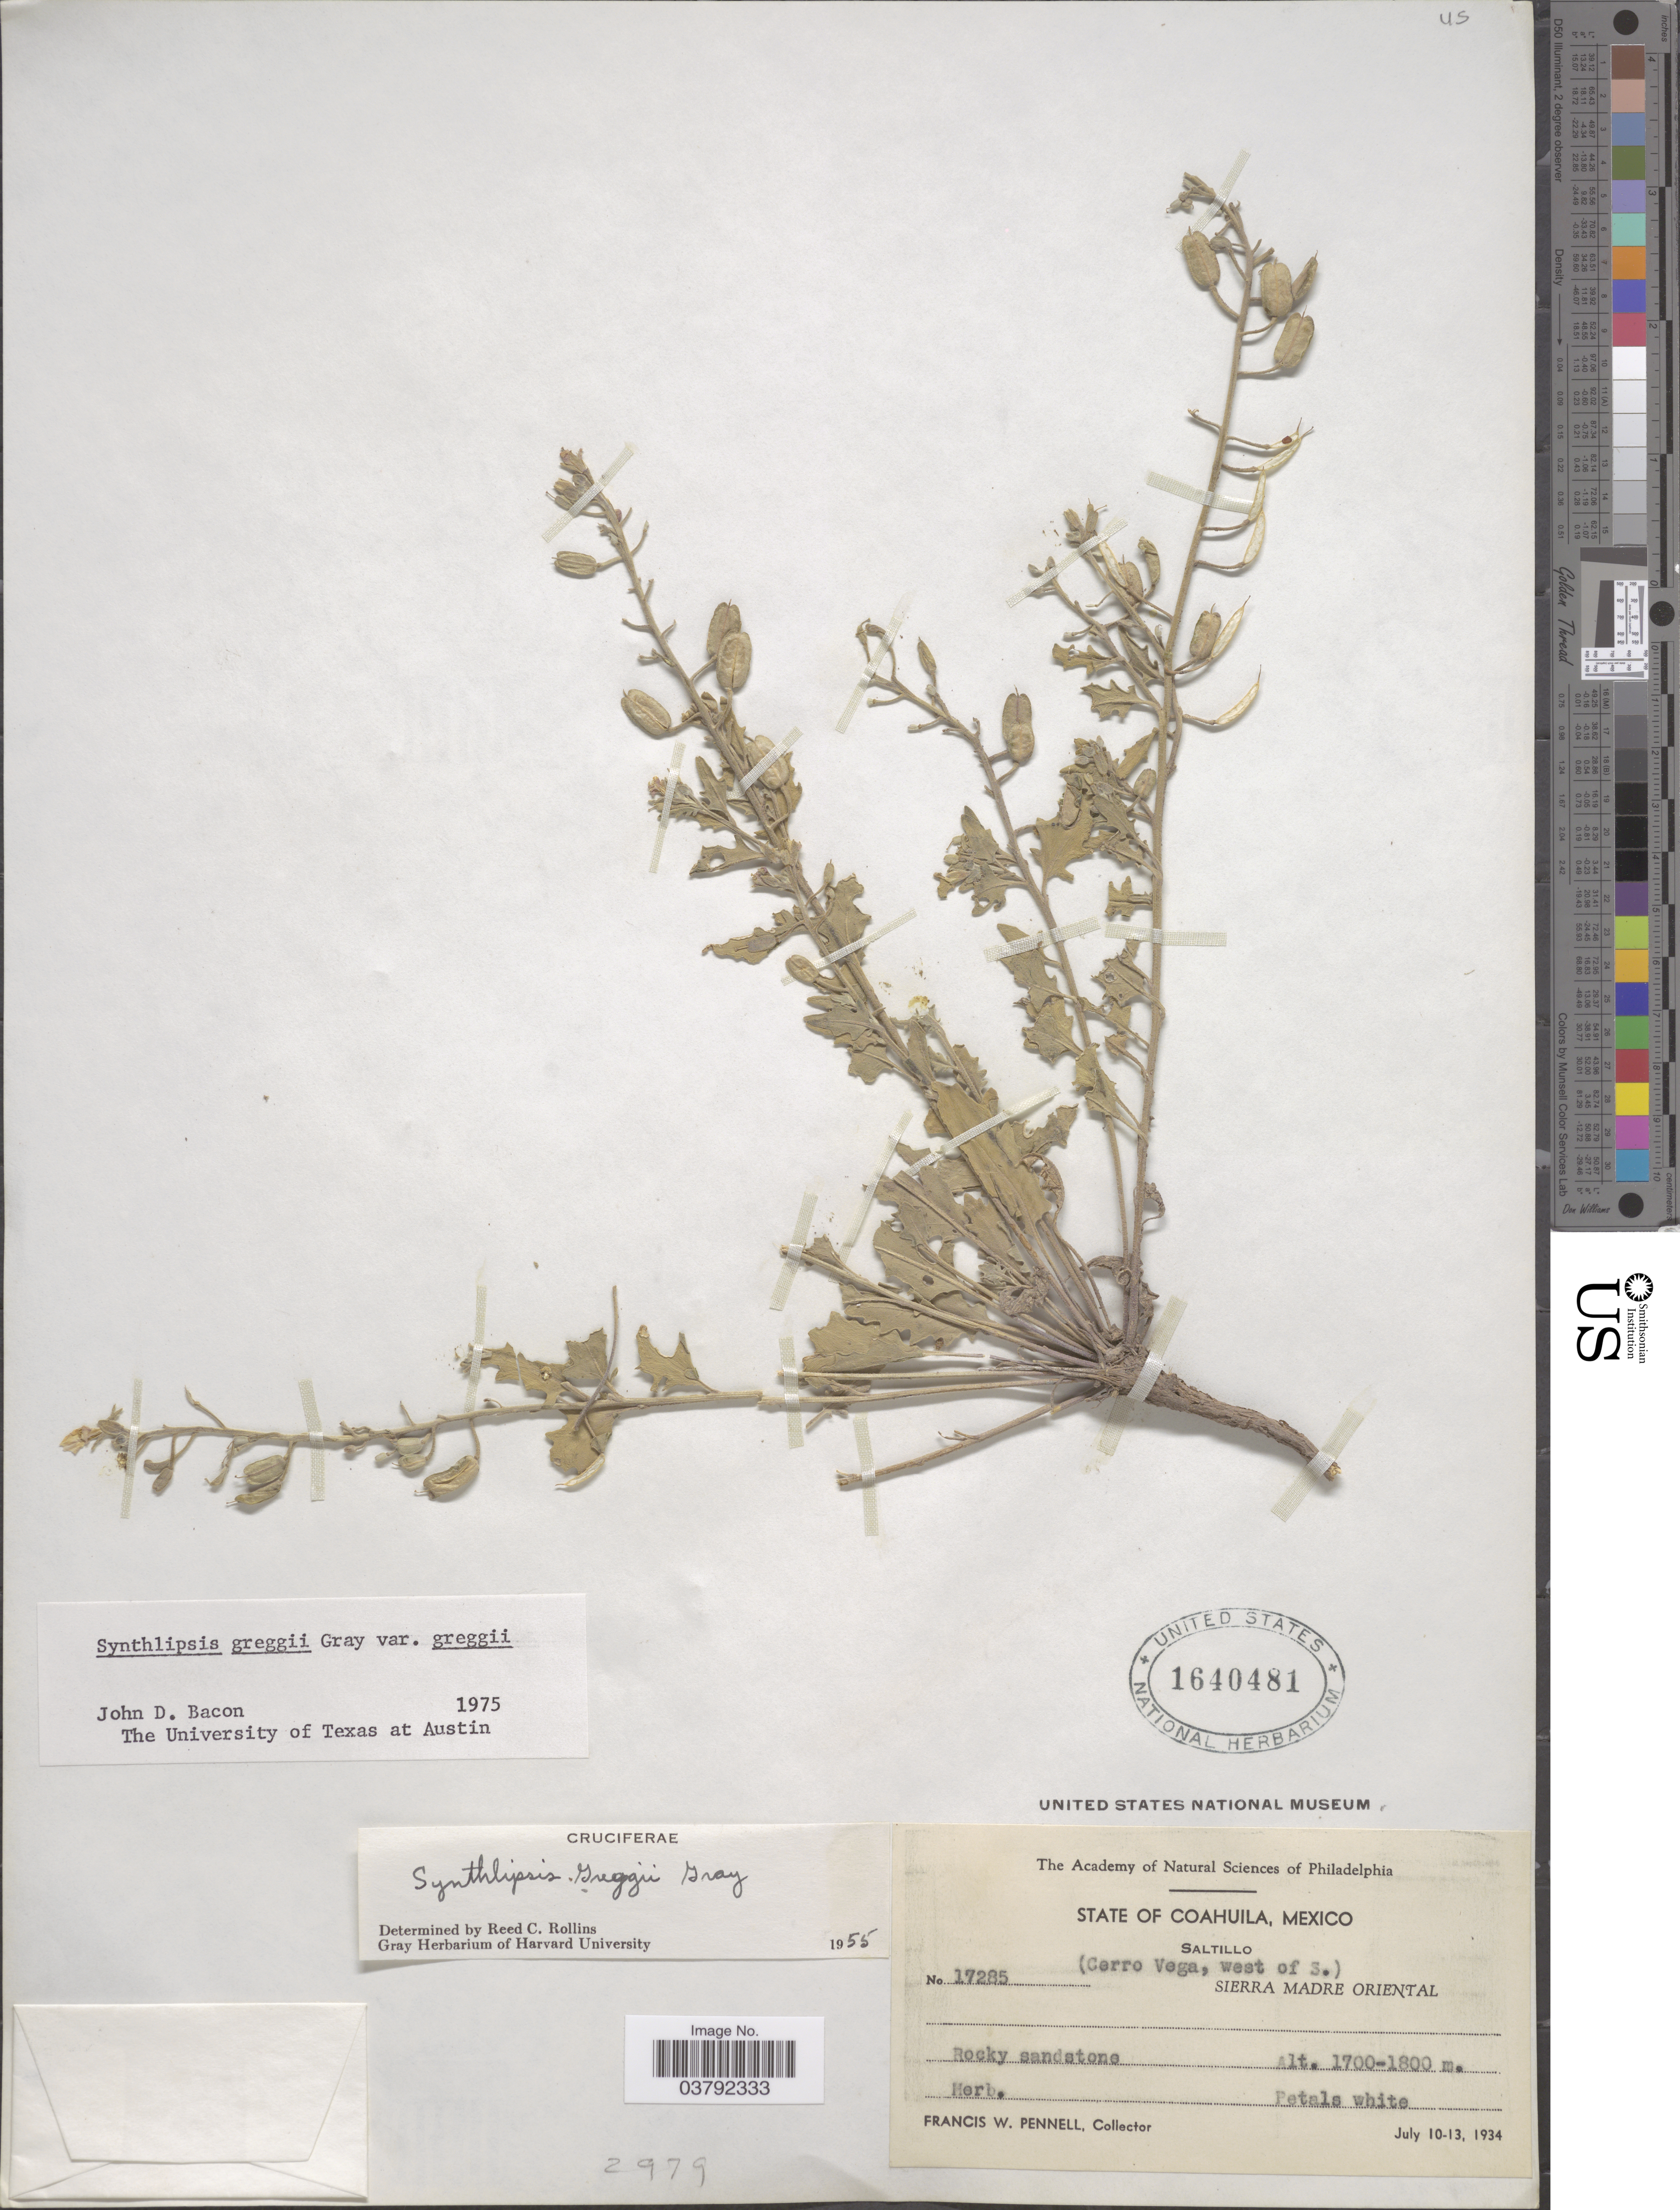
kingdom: Plantae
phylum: Tracheophyta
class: Magnoliopsida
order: Brassicales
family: Brassicaceae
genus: Synthlipsis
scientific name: Synthlipsis greggii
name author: A. Gray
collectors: F. W. Pennell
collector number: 17285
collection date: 1934-07-10/1934-07-13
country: Mexico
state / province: Coahuila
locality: Saltillo.(Cerro Vega, west of S.) Sierra Madre Oriental.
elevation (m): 1700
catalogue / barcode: US 1640481